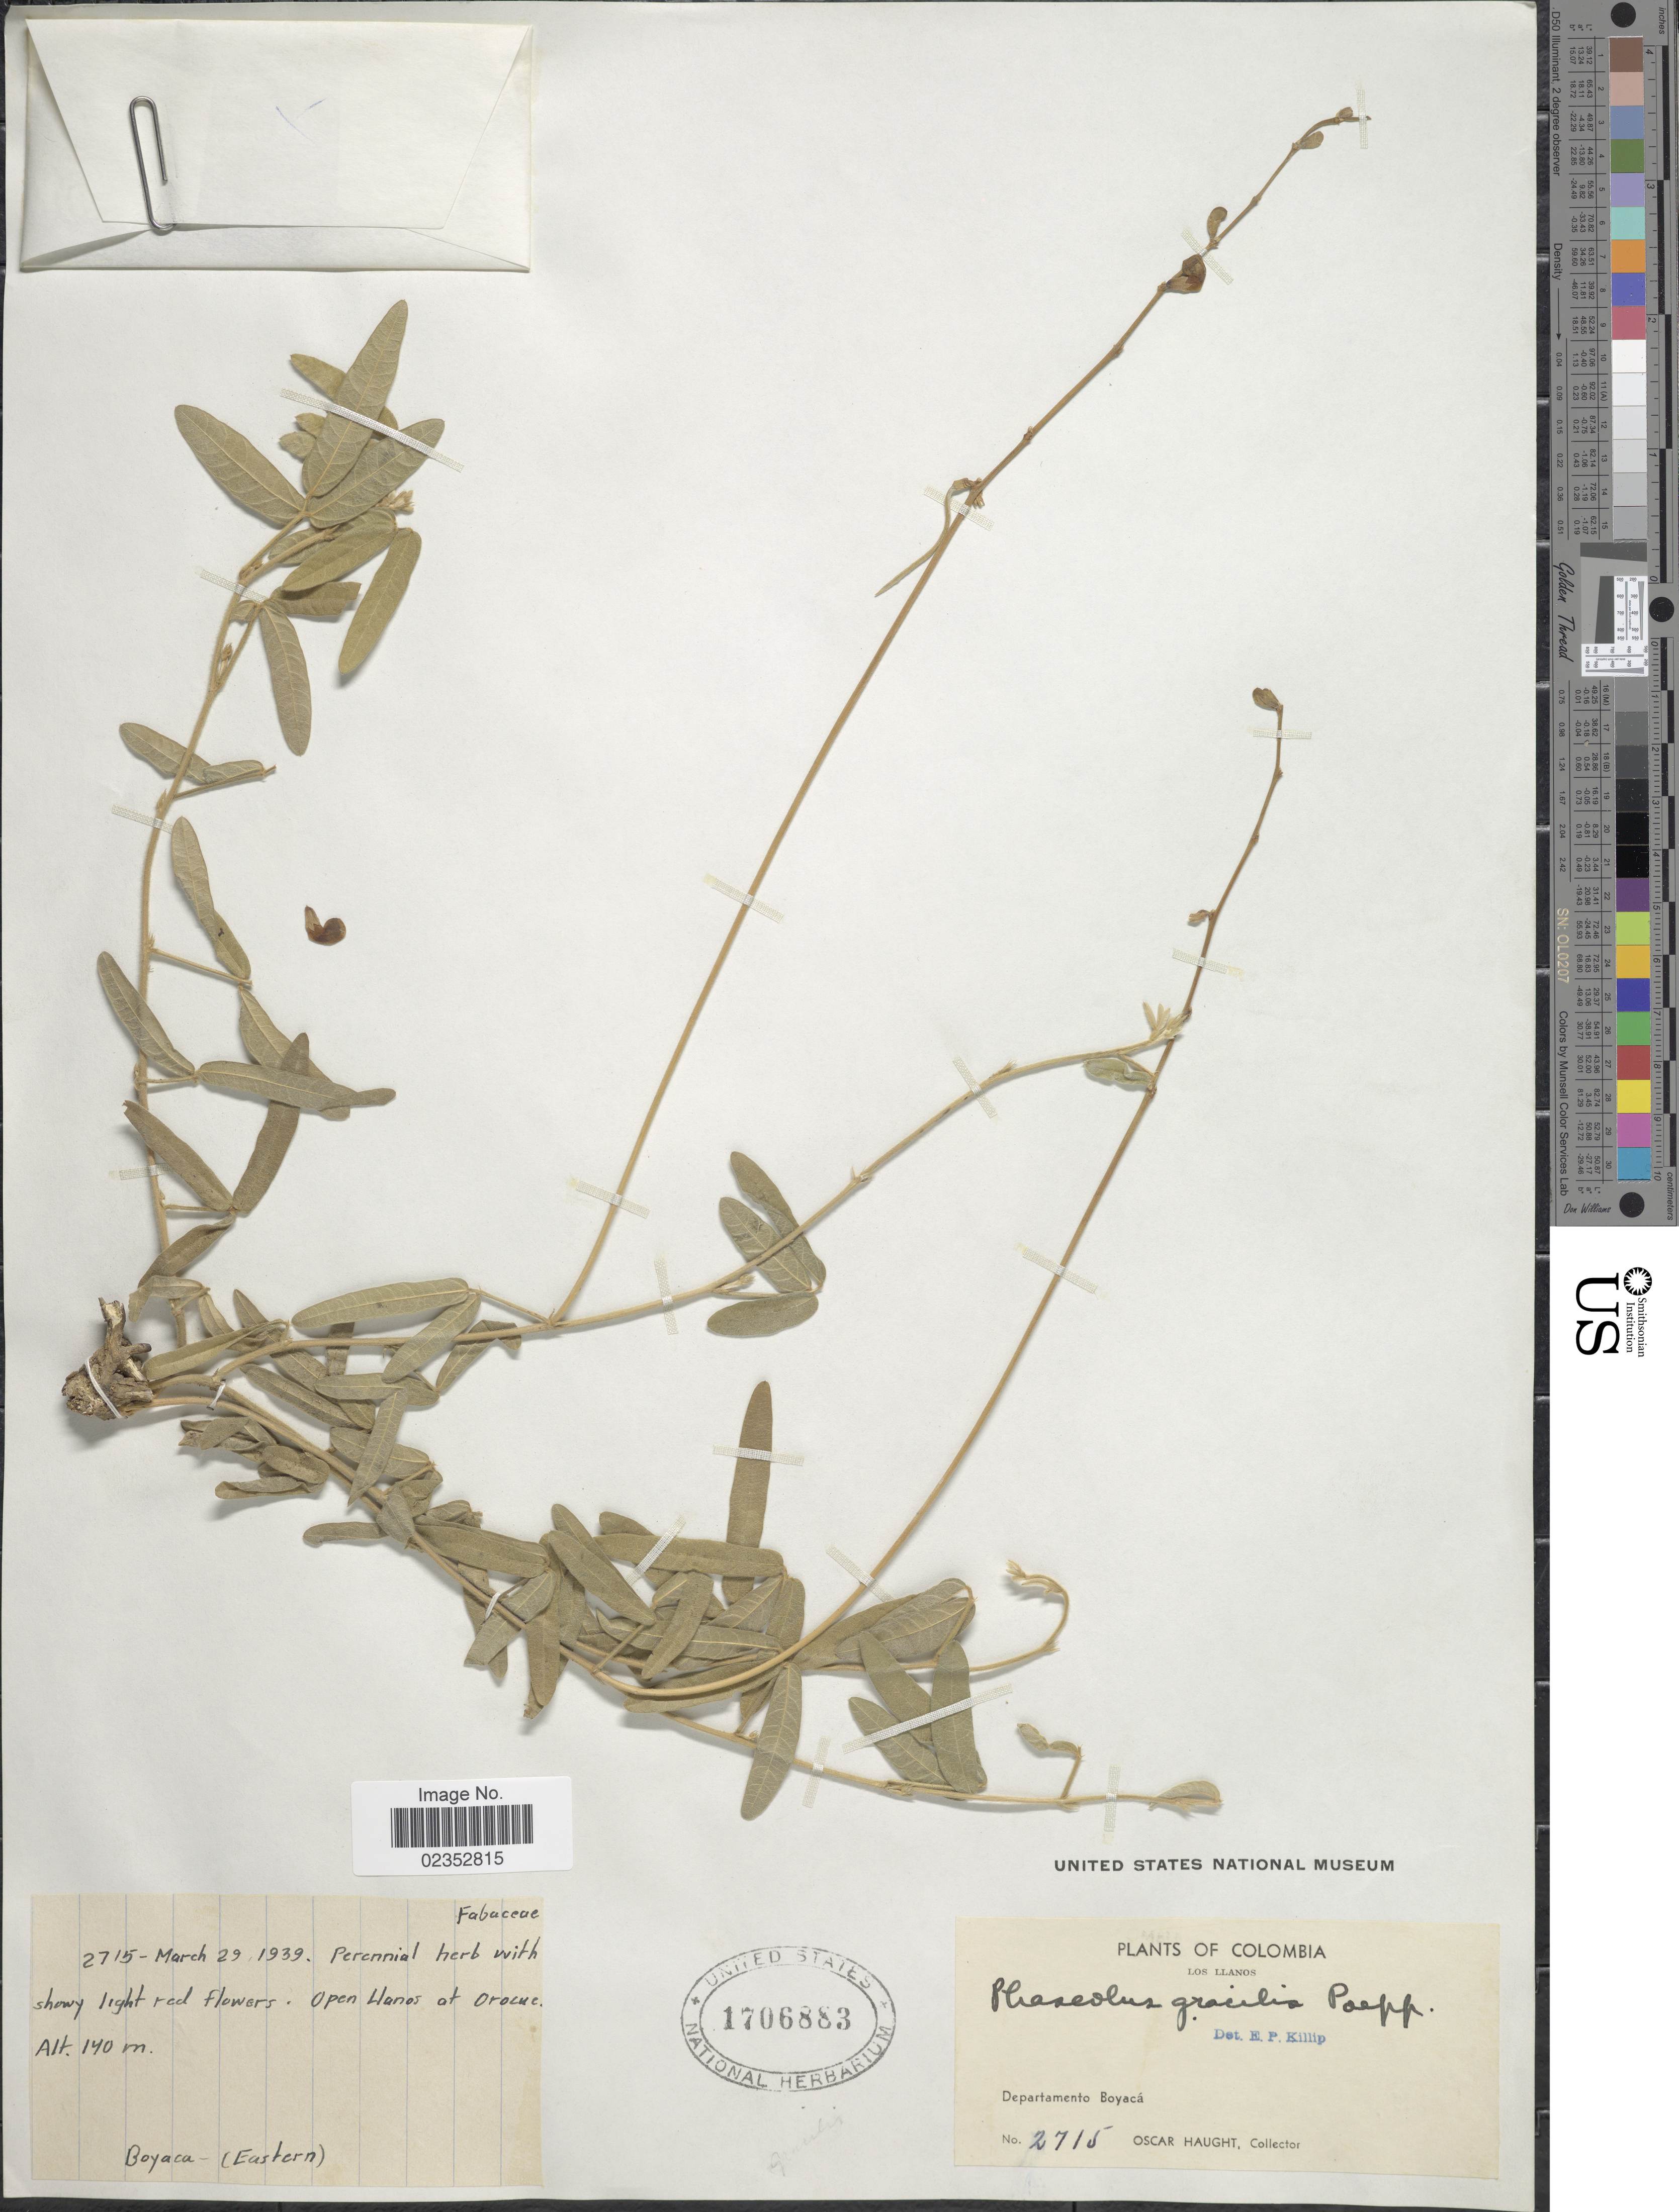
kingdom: Plantae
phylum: Tracheophyta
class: Magnoliopsida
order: Fabales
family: Fabaceae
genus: Macroptilium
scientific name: Macroptilium gracile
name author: (Poepp. ex Benth.) Urb.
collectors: O. L. Haught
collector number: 2715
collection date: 1939-03-29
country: Colombia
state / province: Boyacá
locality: Los Llanos, Open Llanos at Orocue, (Eastern)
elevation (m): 140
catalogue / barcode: US 1706883